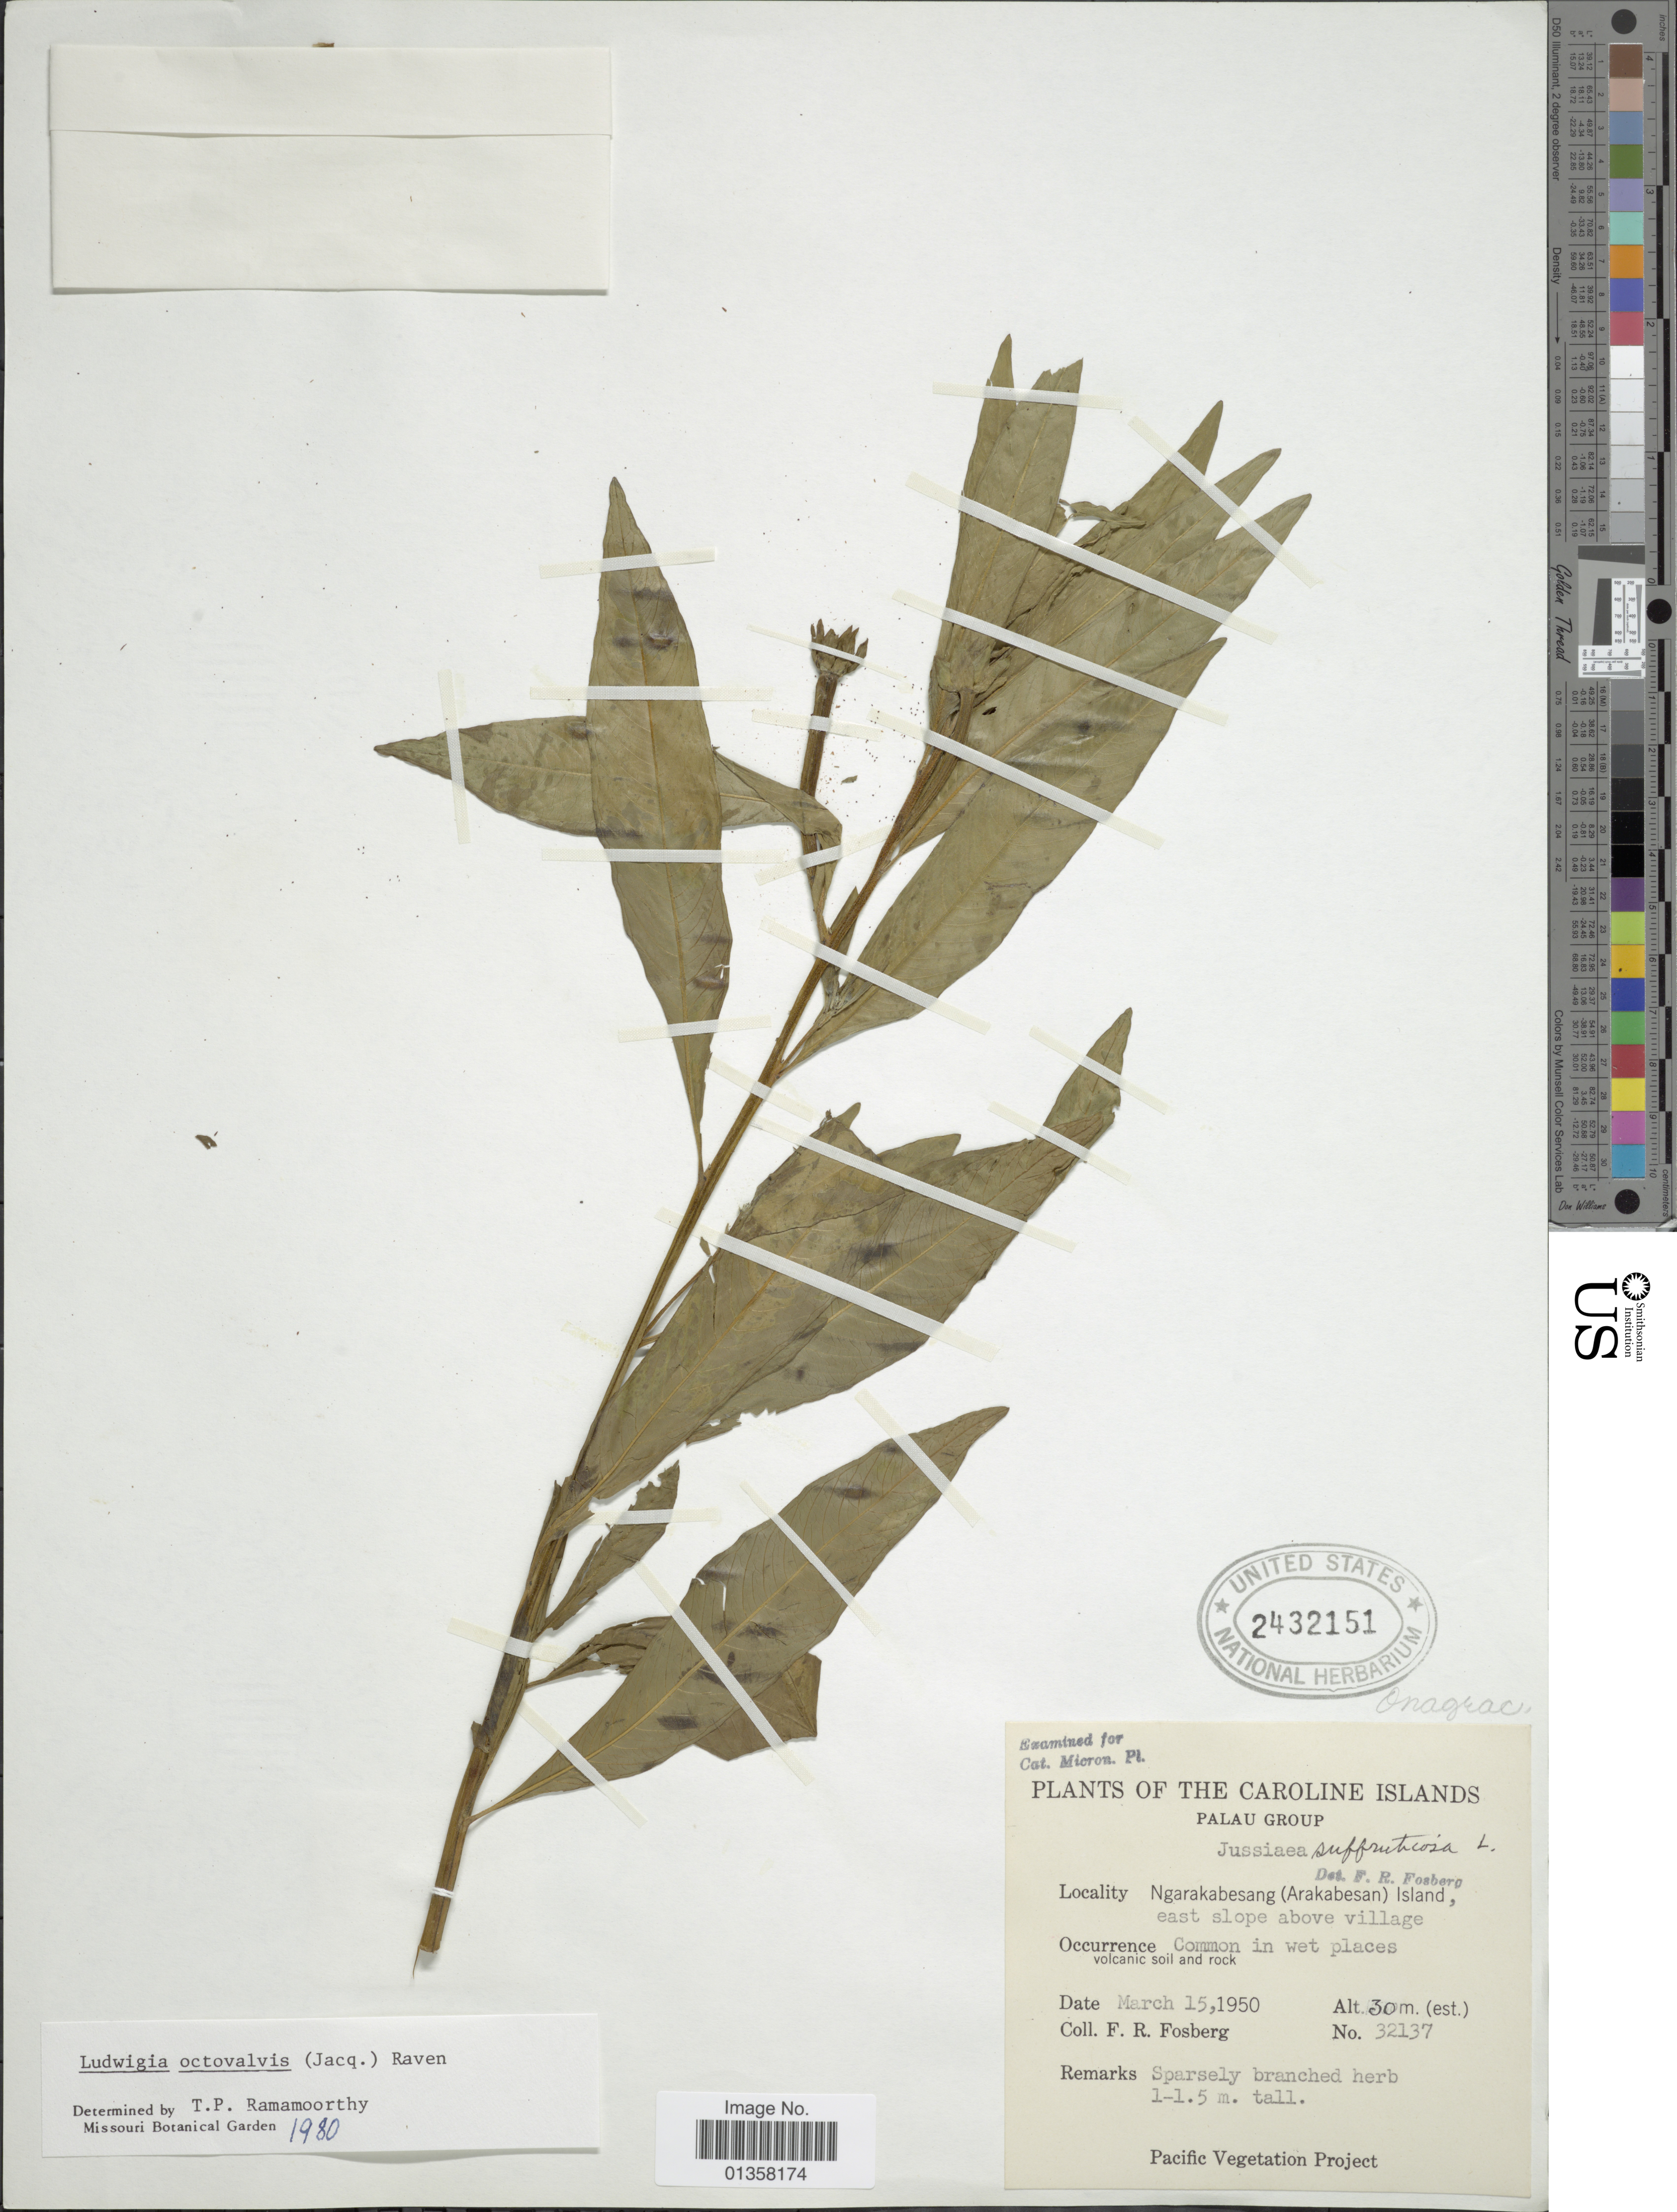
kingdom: Plantae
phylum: Tracheophyta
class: Magnoliopsida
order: Myrtales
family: Onagraceae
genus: Ludwigia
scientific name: Ludwigia octovalvis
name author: (Jacq.) P.H. Raven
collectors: F. R. Fosberg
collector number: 32137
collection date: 1950-03-15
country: Palau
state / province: Koror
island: Ngerekebesang [Arakabesan]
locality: The Caroline Islands, Ngarakabesang (Arakabesan) Island, east slope above village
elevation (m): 30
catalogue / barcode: US 2432151